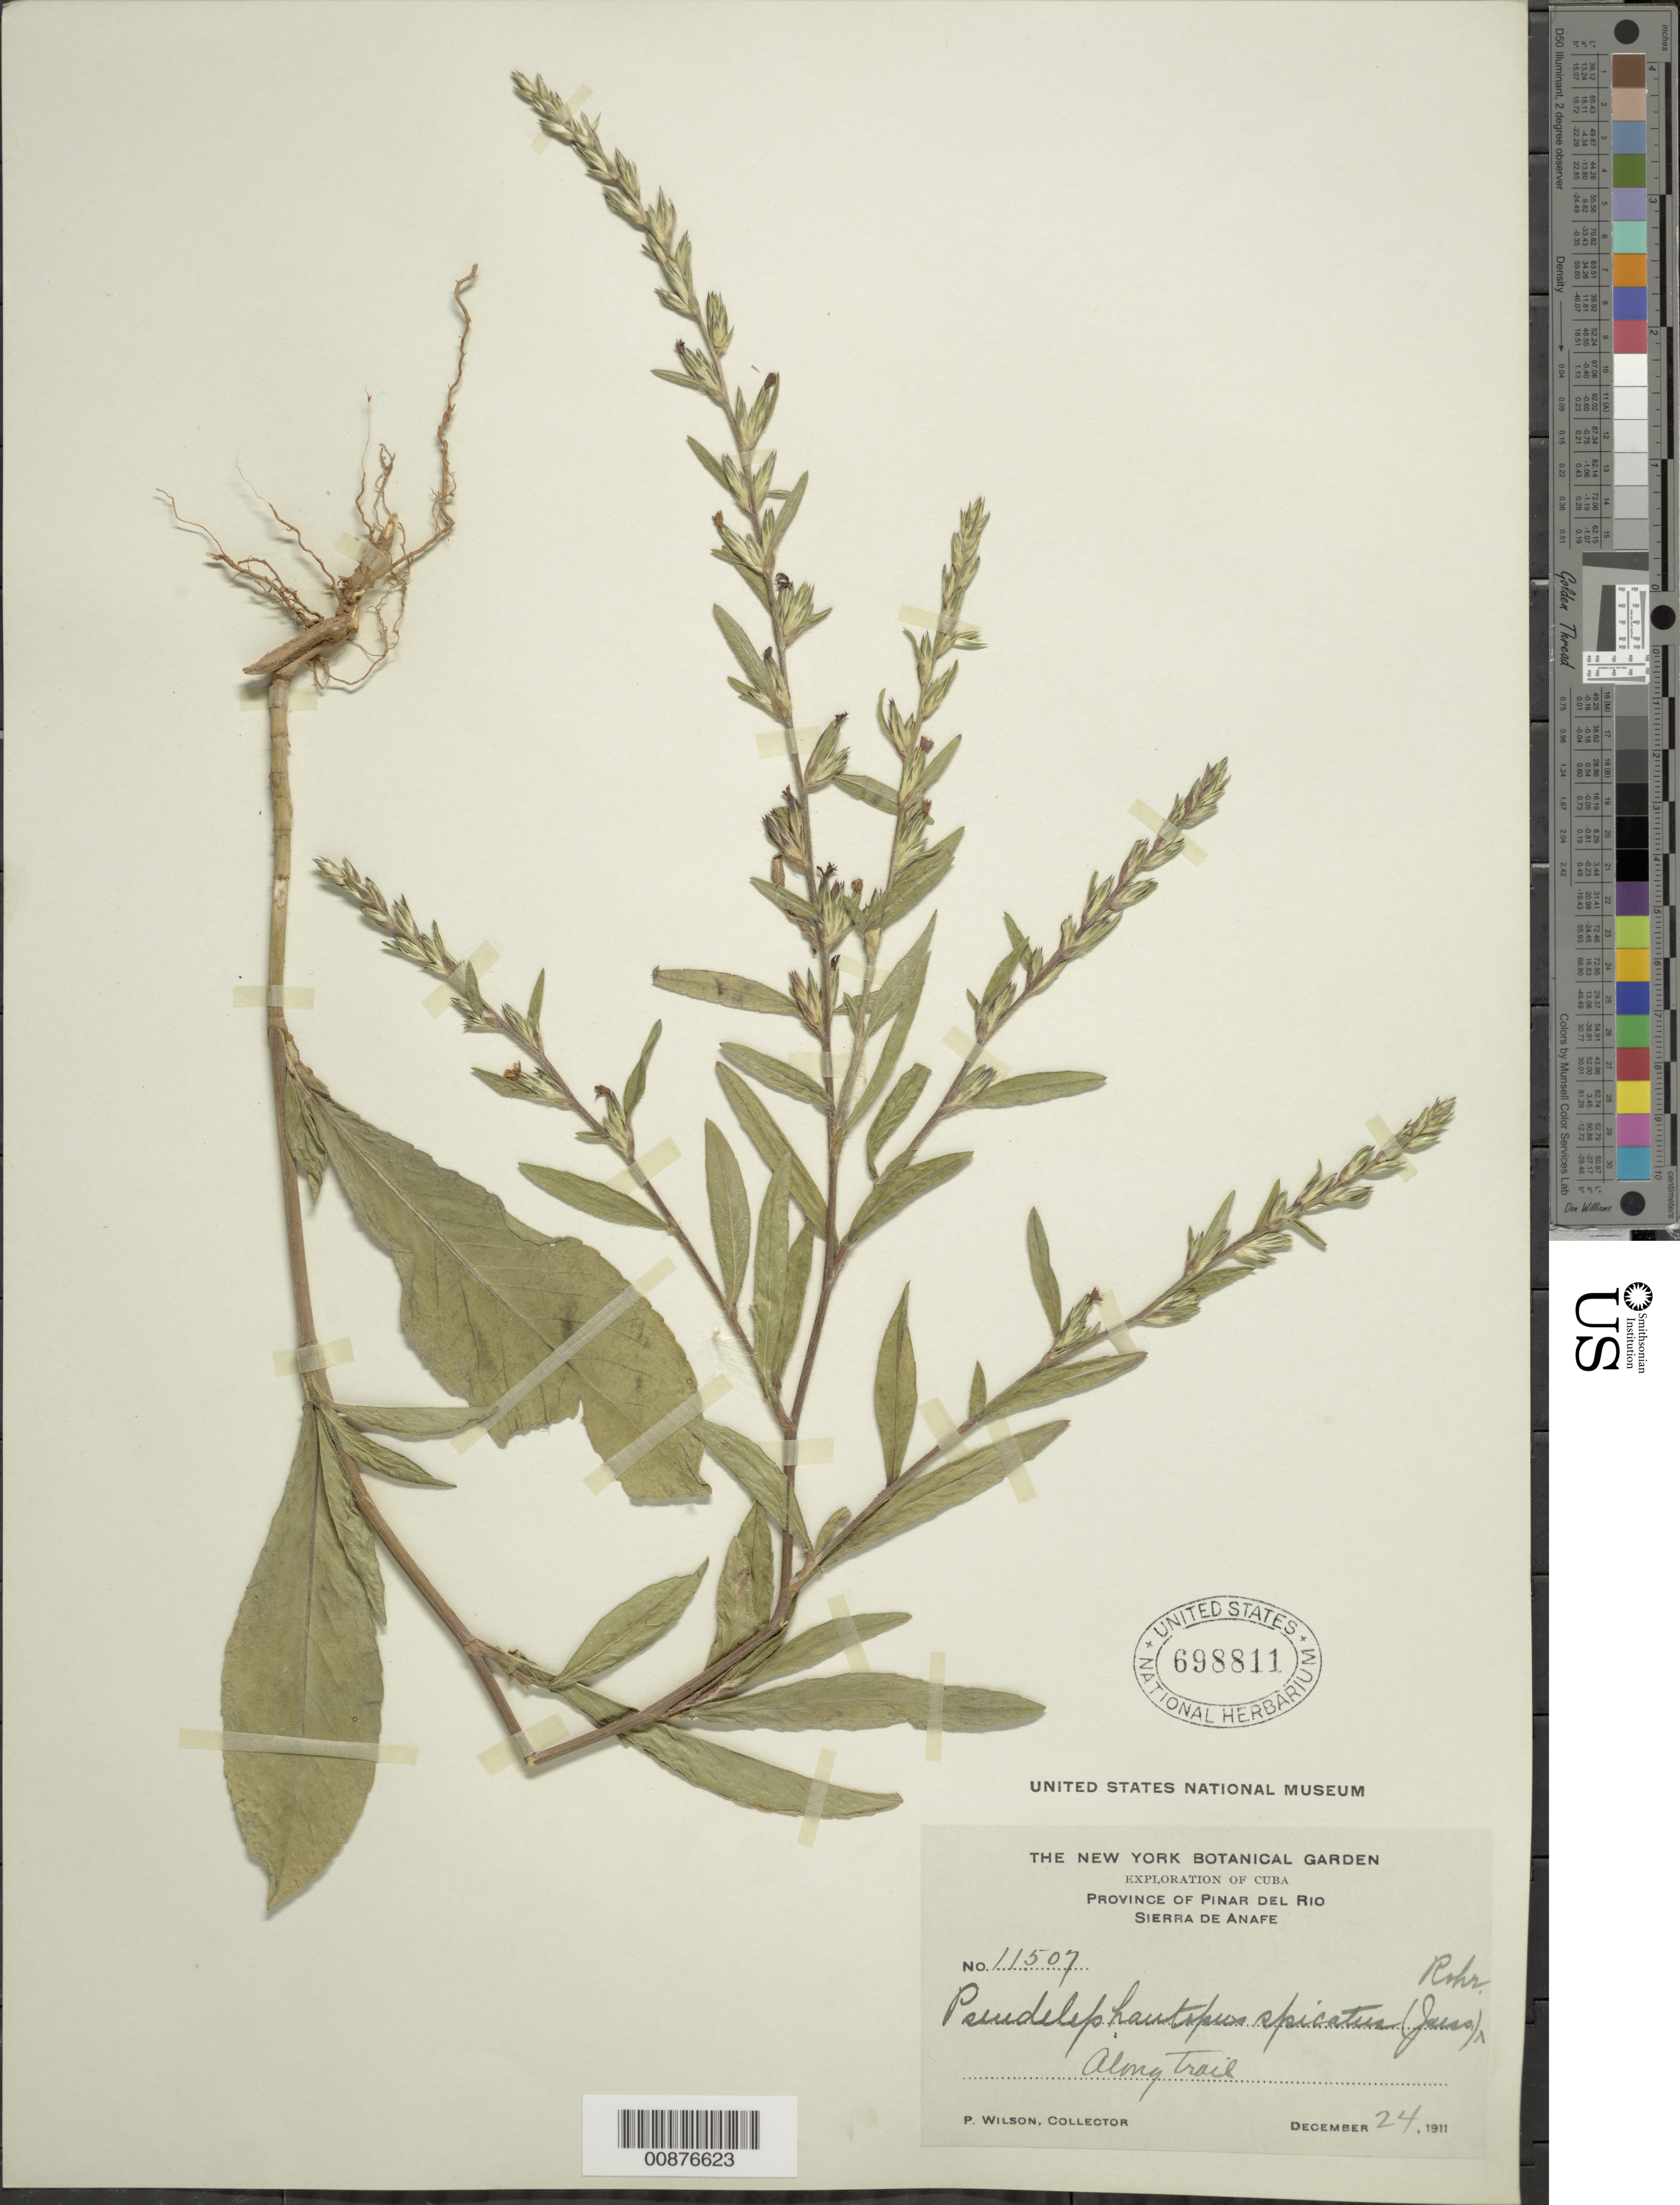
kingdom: Plantae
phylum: Tracheophyta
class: Magnoliopsida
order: Asterales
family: Asteraceae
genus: Pseudelephantopus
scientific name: Pseudelephantopus spicatus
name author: (Juss. ex Aubl.) C.F. Baker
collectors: P. Wilson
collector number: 11507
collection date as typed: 24 Dec 1911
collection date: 1911-12-24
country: Cuba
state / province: Pinar del Río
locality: Sierra de Anafe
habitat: Along trail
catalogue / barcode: US 698811